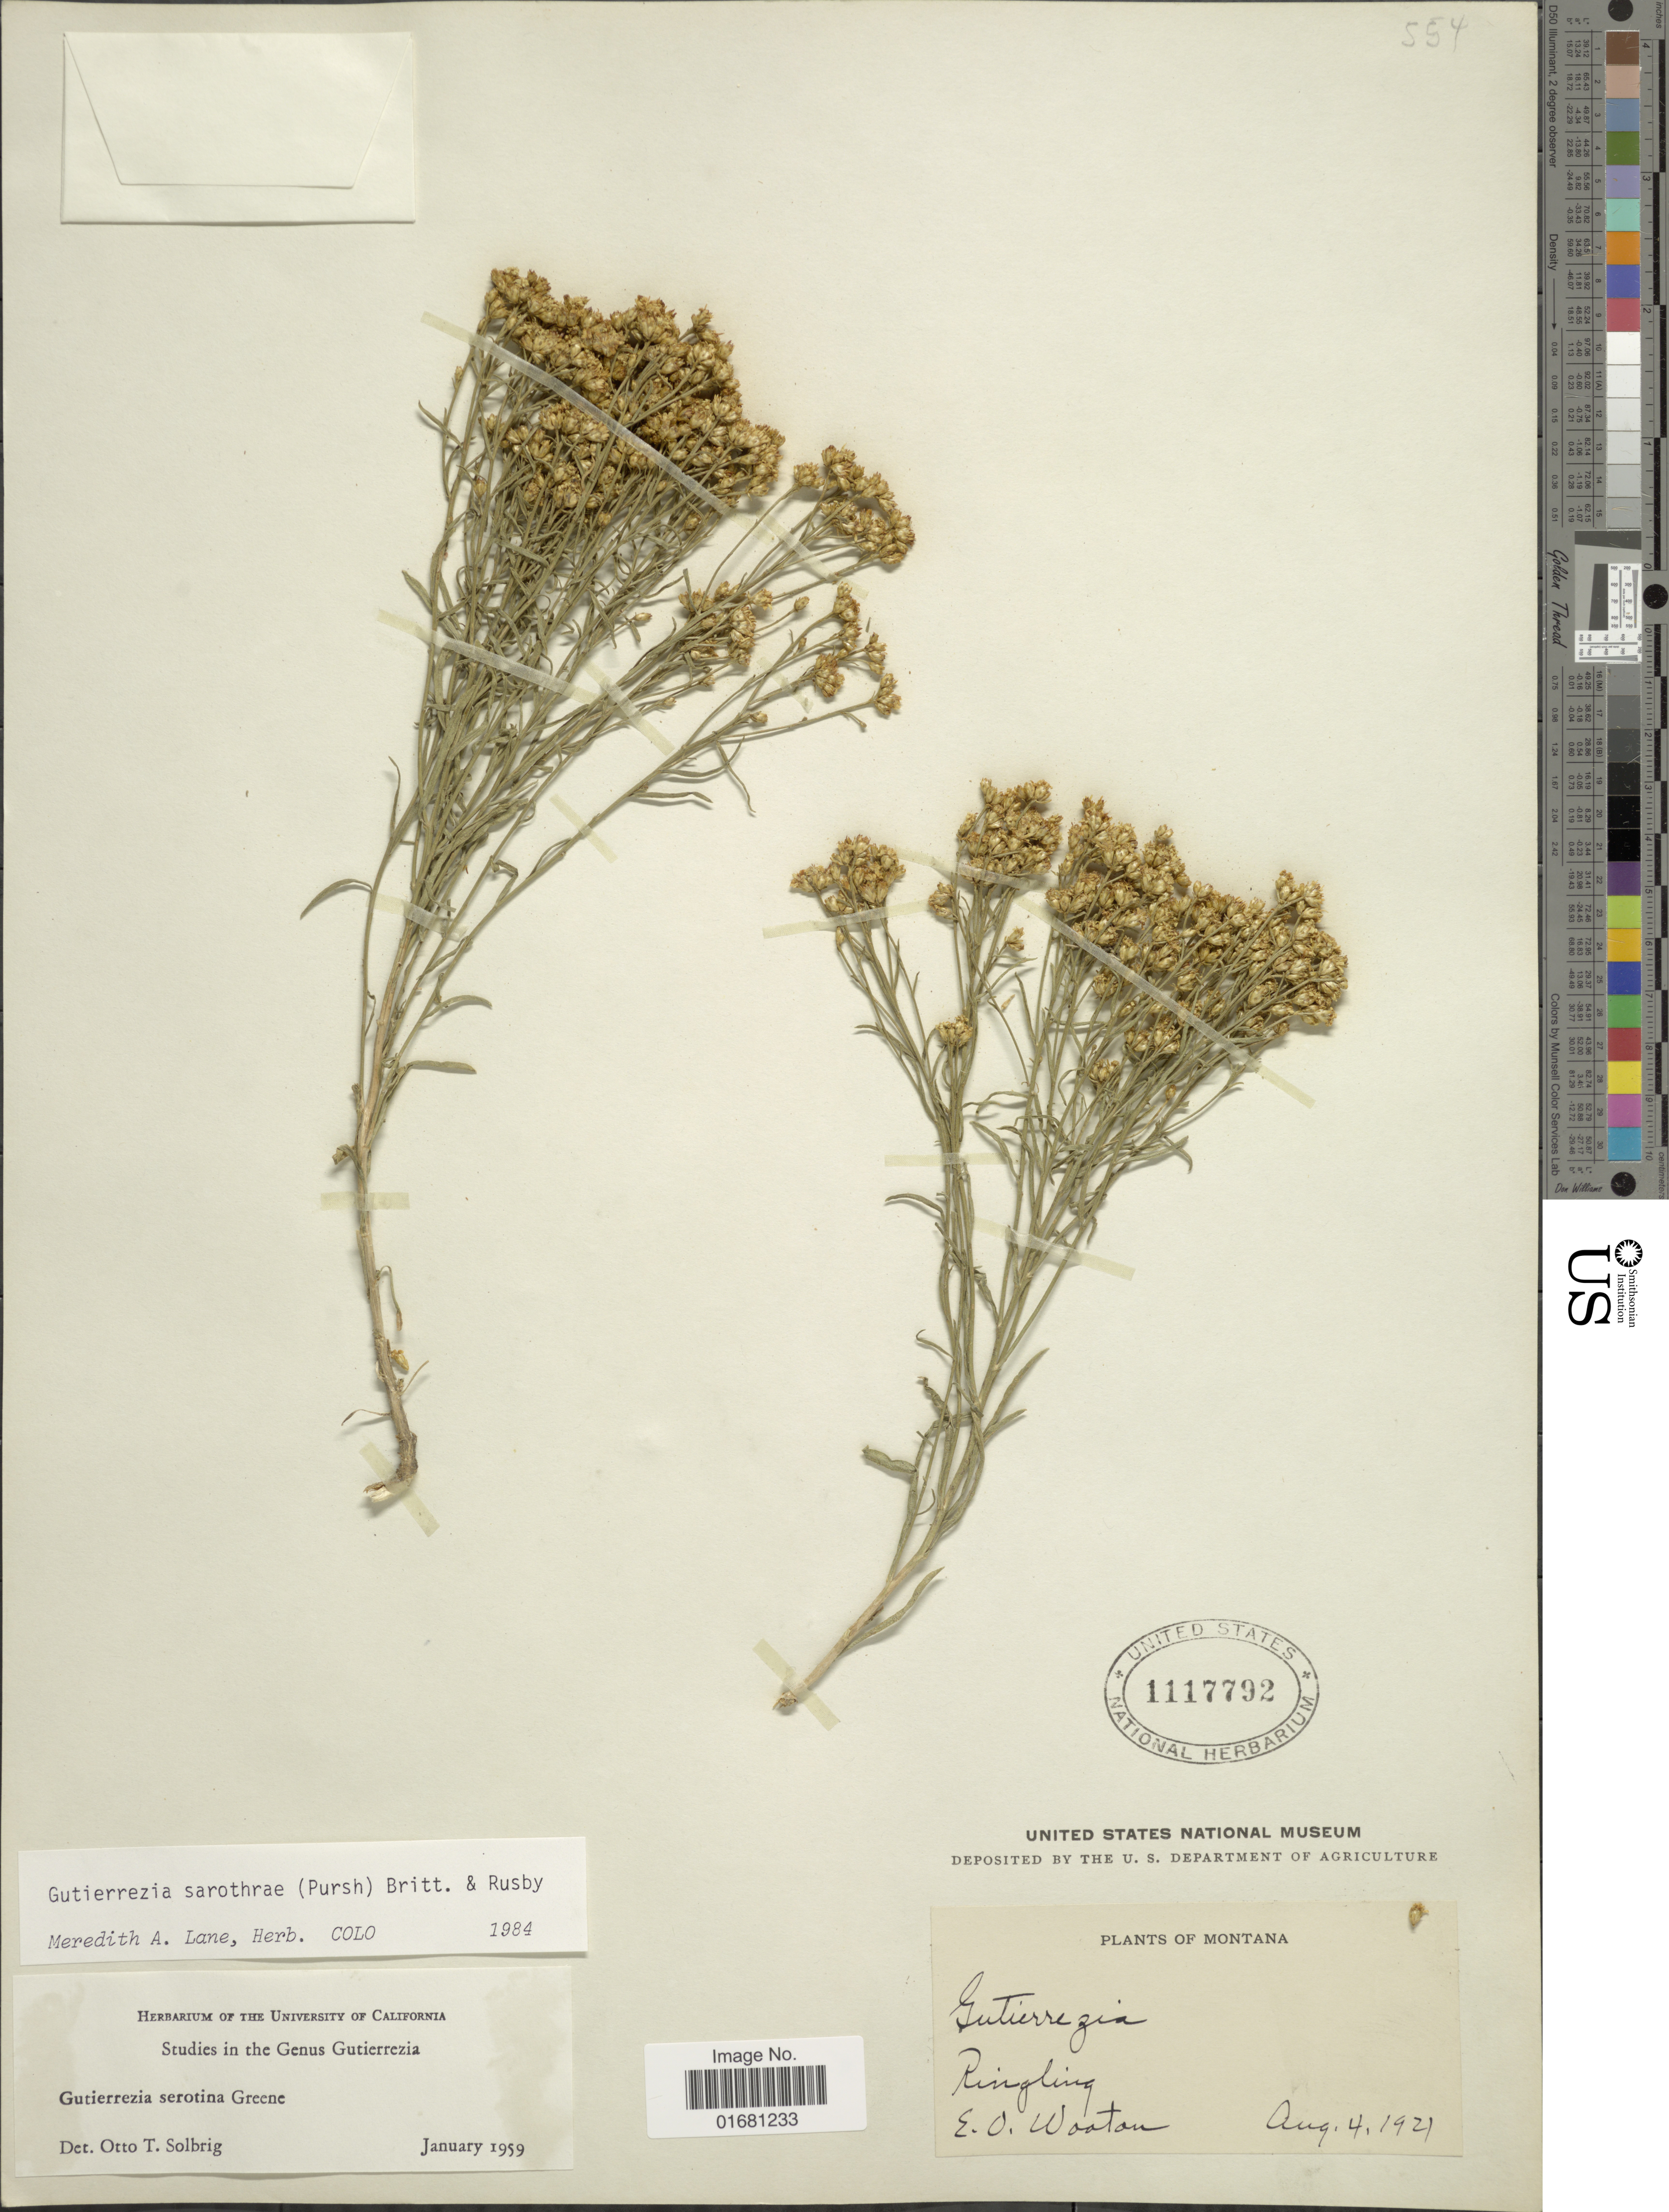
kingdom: Plantae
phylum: Tracheophyta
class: Magnoliopsida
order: Asterales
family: Asteraceae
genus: Gutierrezia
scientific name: Gutierrezia sarothrae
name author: (Pursh) Britton & Rusby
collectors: E. O. Wooton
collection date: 1921-08-04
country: United States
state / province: Montana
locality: Ringling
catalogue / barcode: US 1117792